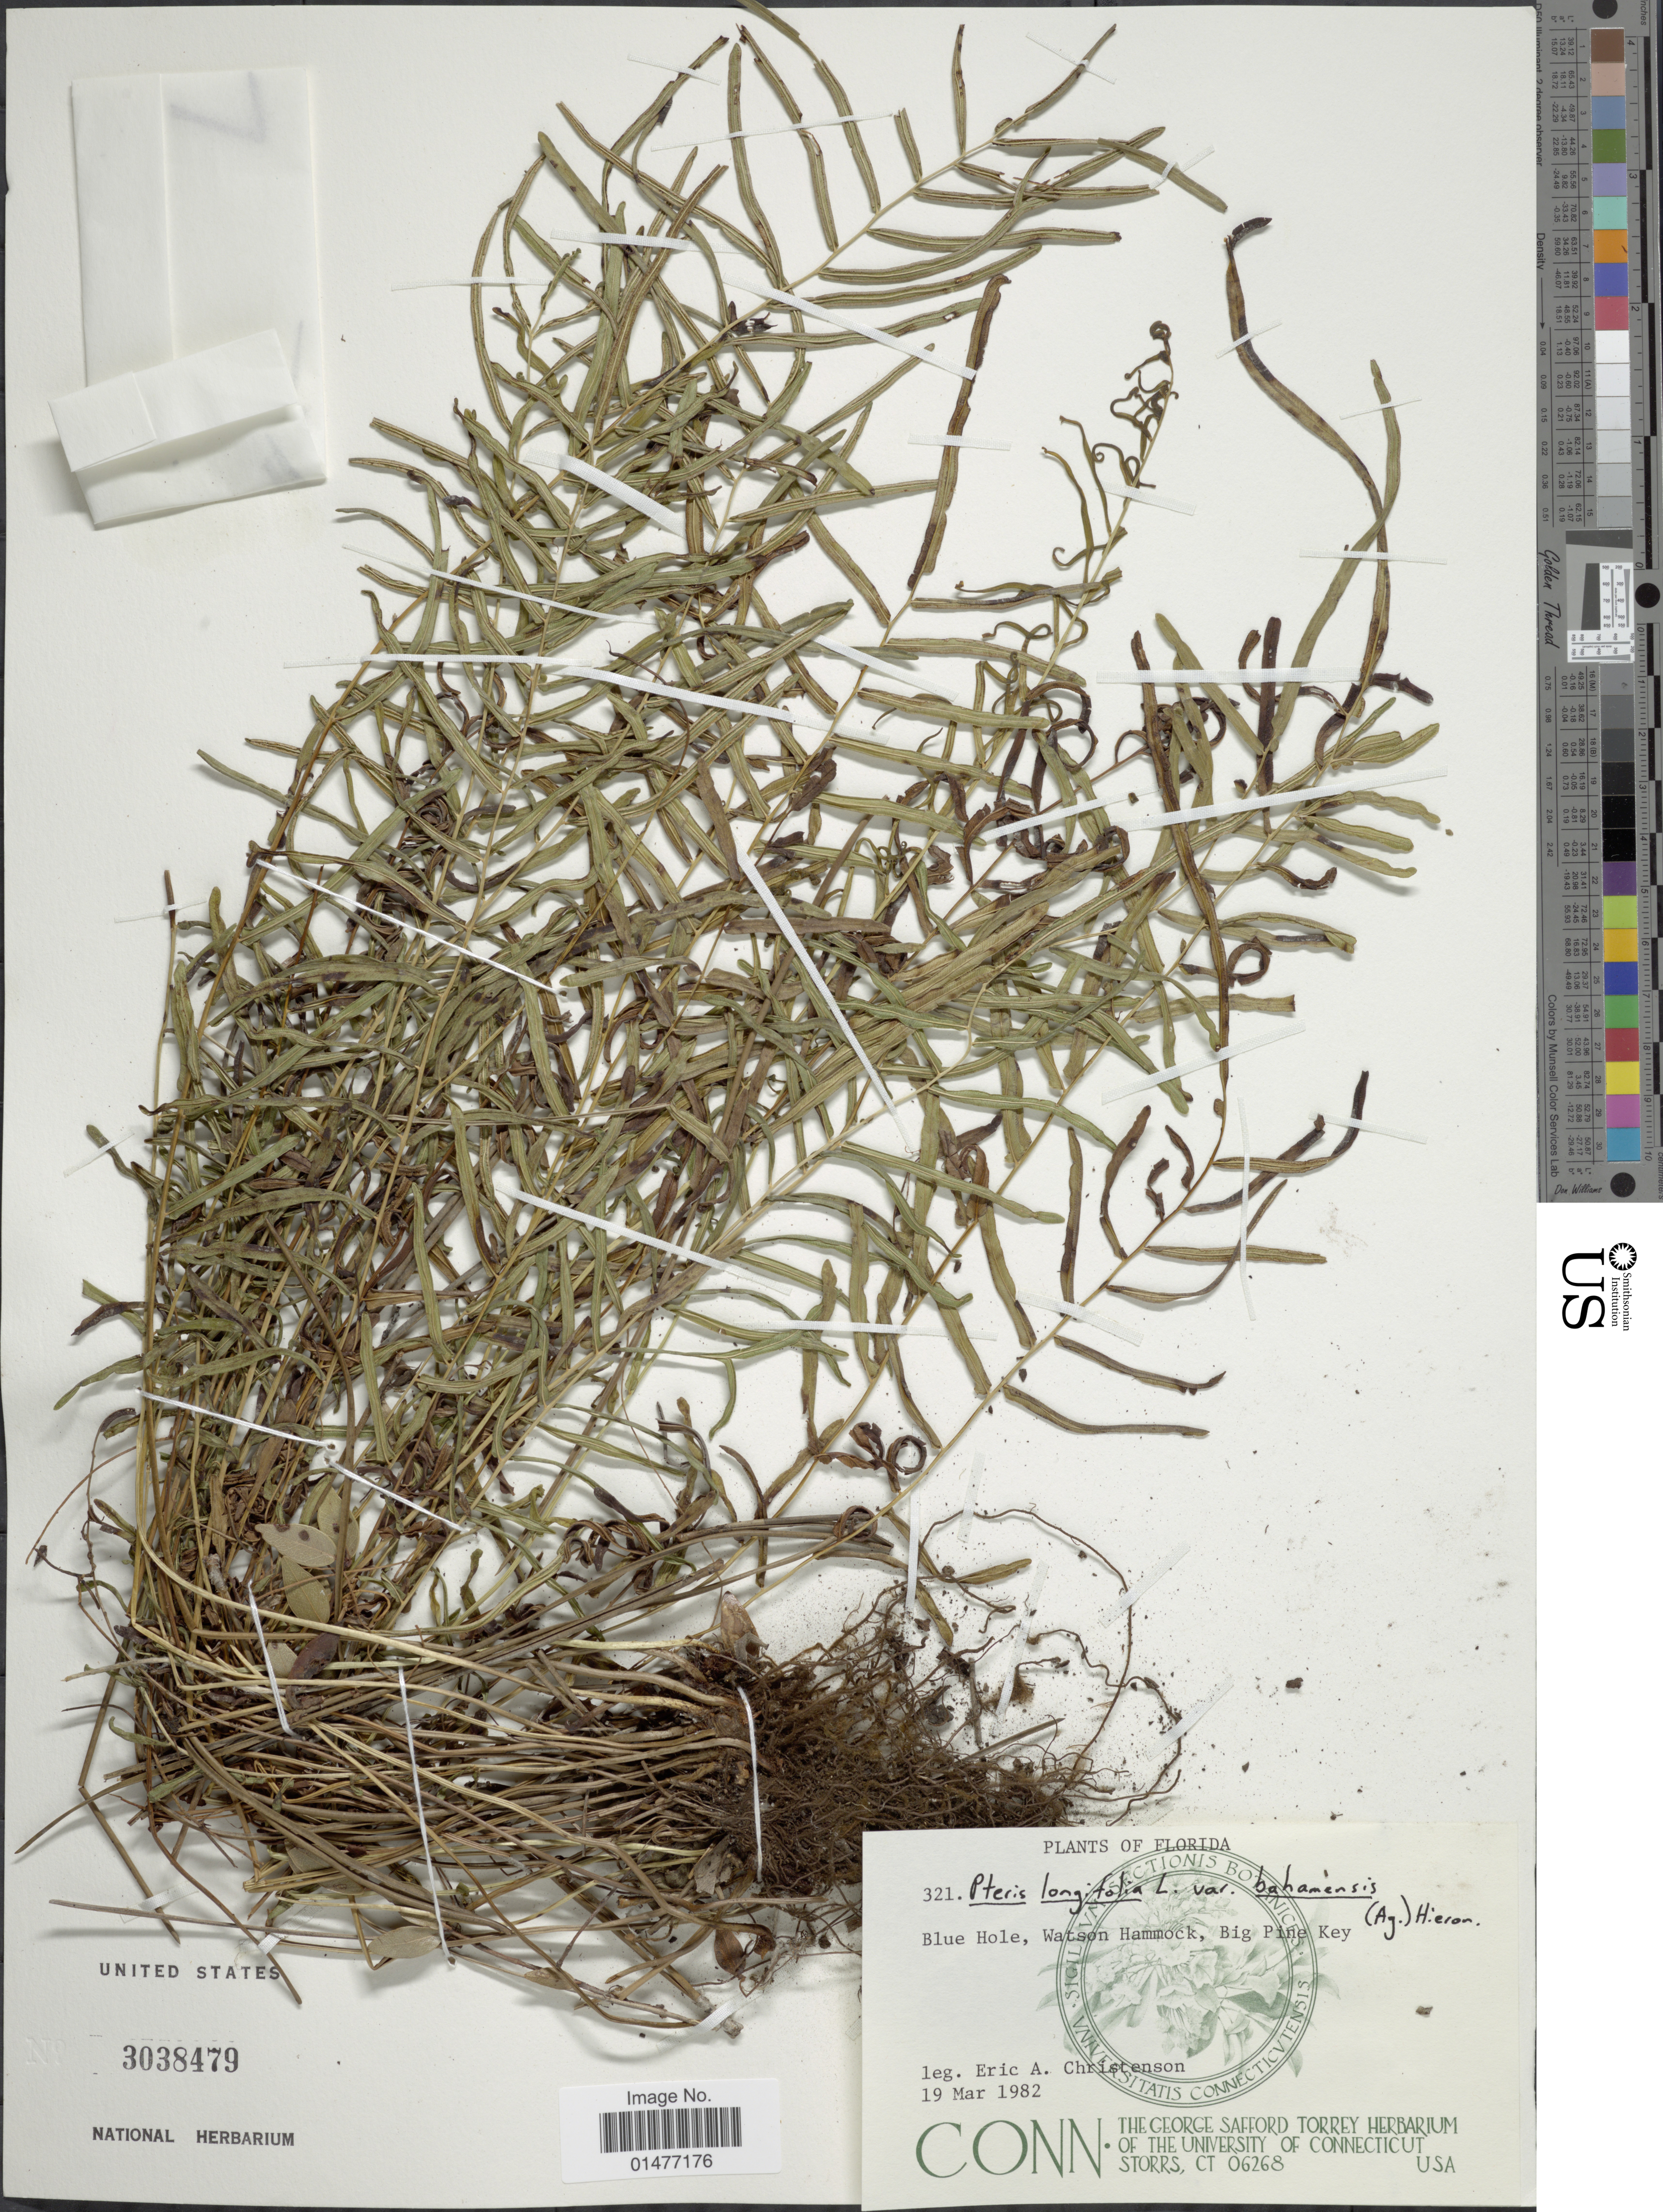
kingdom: Plantae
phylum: Tracheophyta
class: Polypodiopsida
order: Polypodiales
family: Pteridaceae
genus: Pteris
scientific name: Pteris bahamenis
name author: (J. Agardh) Fée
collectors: E. A. Christenson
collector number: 321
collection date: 1982-03-19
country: United States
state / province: Florida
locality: Florida, Blue Hole, Watson Hammock, Big Pine Key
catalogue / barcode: US 3038479